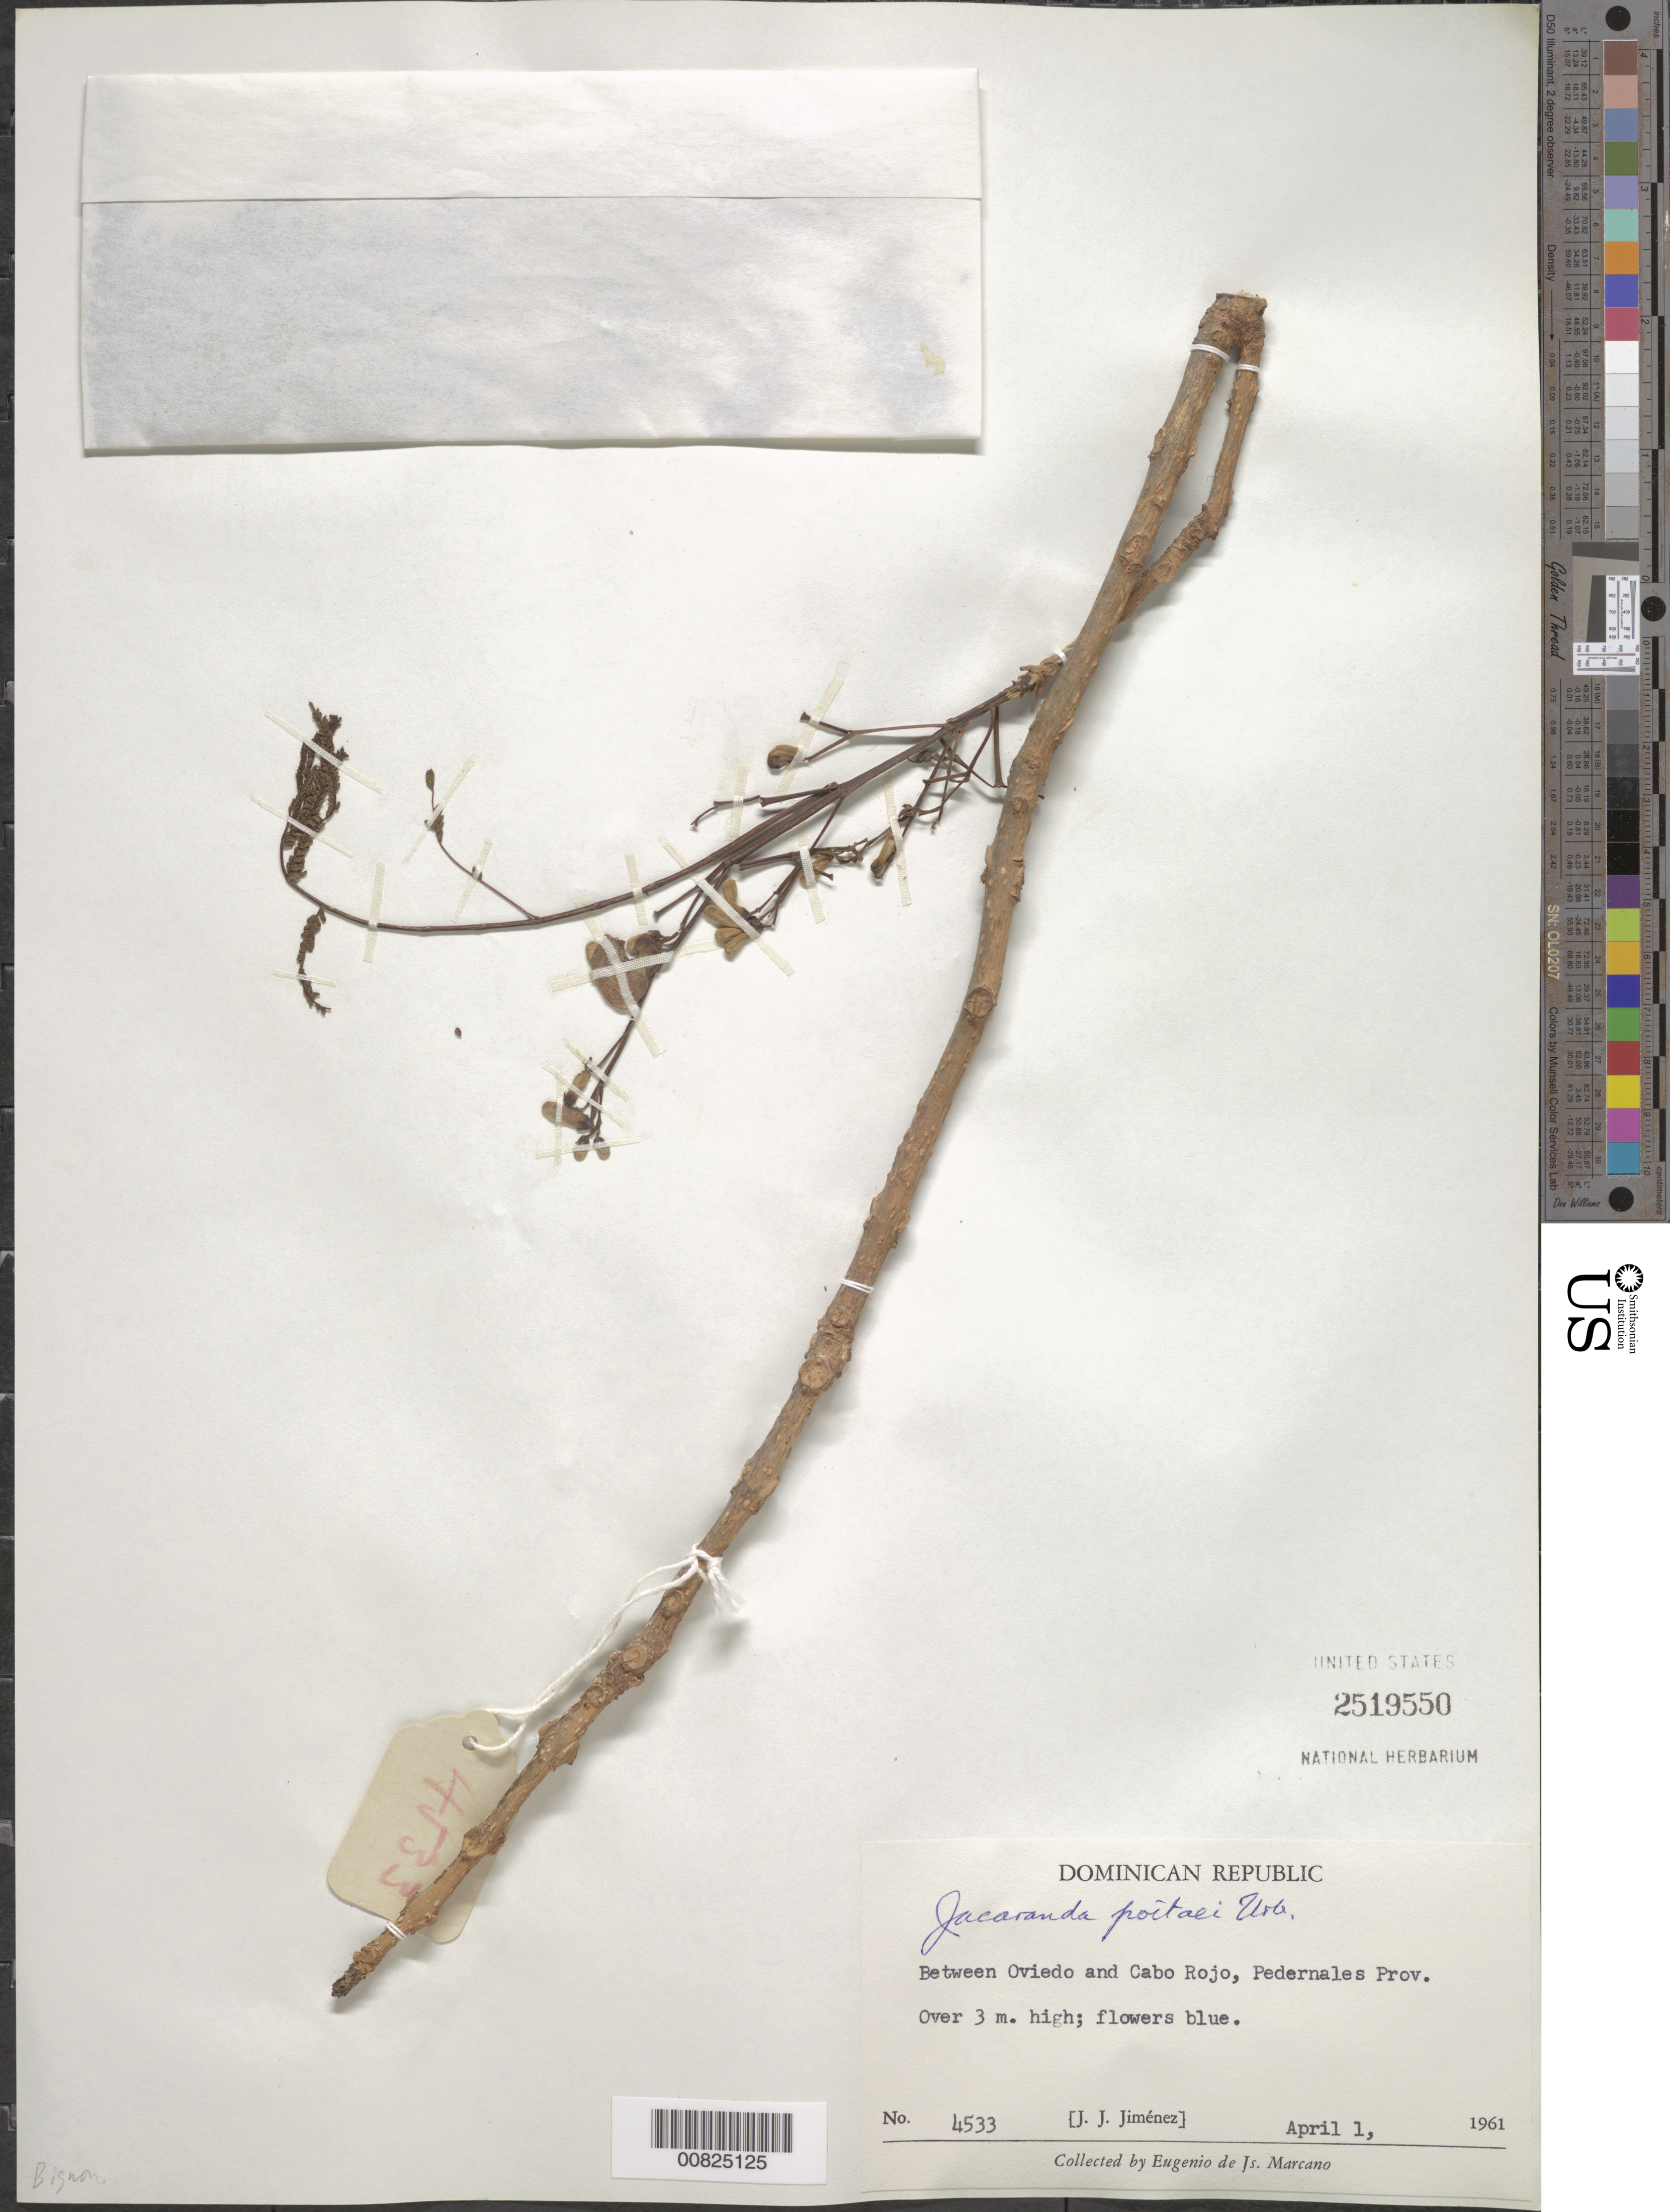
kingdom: Plantae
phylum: Tracheophyta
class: Magnoliopsida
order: Lamiales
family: Bignoniaceae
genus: Jacaranda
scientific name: Jacaranda poitaei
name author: Urb.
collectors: J. J. Jiménez Almonte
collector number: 4533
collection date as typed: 01 Apr 1961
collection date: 1961-04-01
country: Dominican Republic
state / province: Pedernales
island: Hispaniola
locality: Between Oviedo and Cabo Rojo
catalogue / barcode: US 2519550